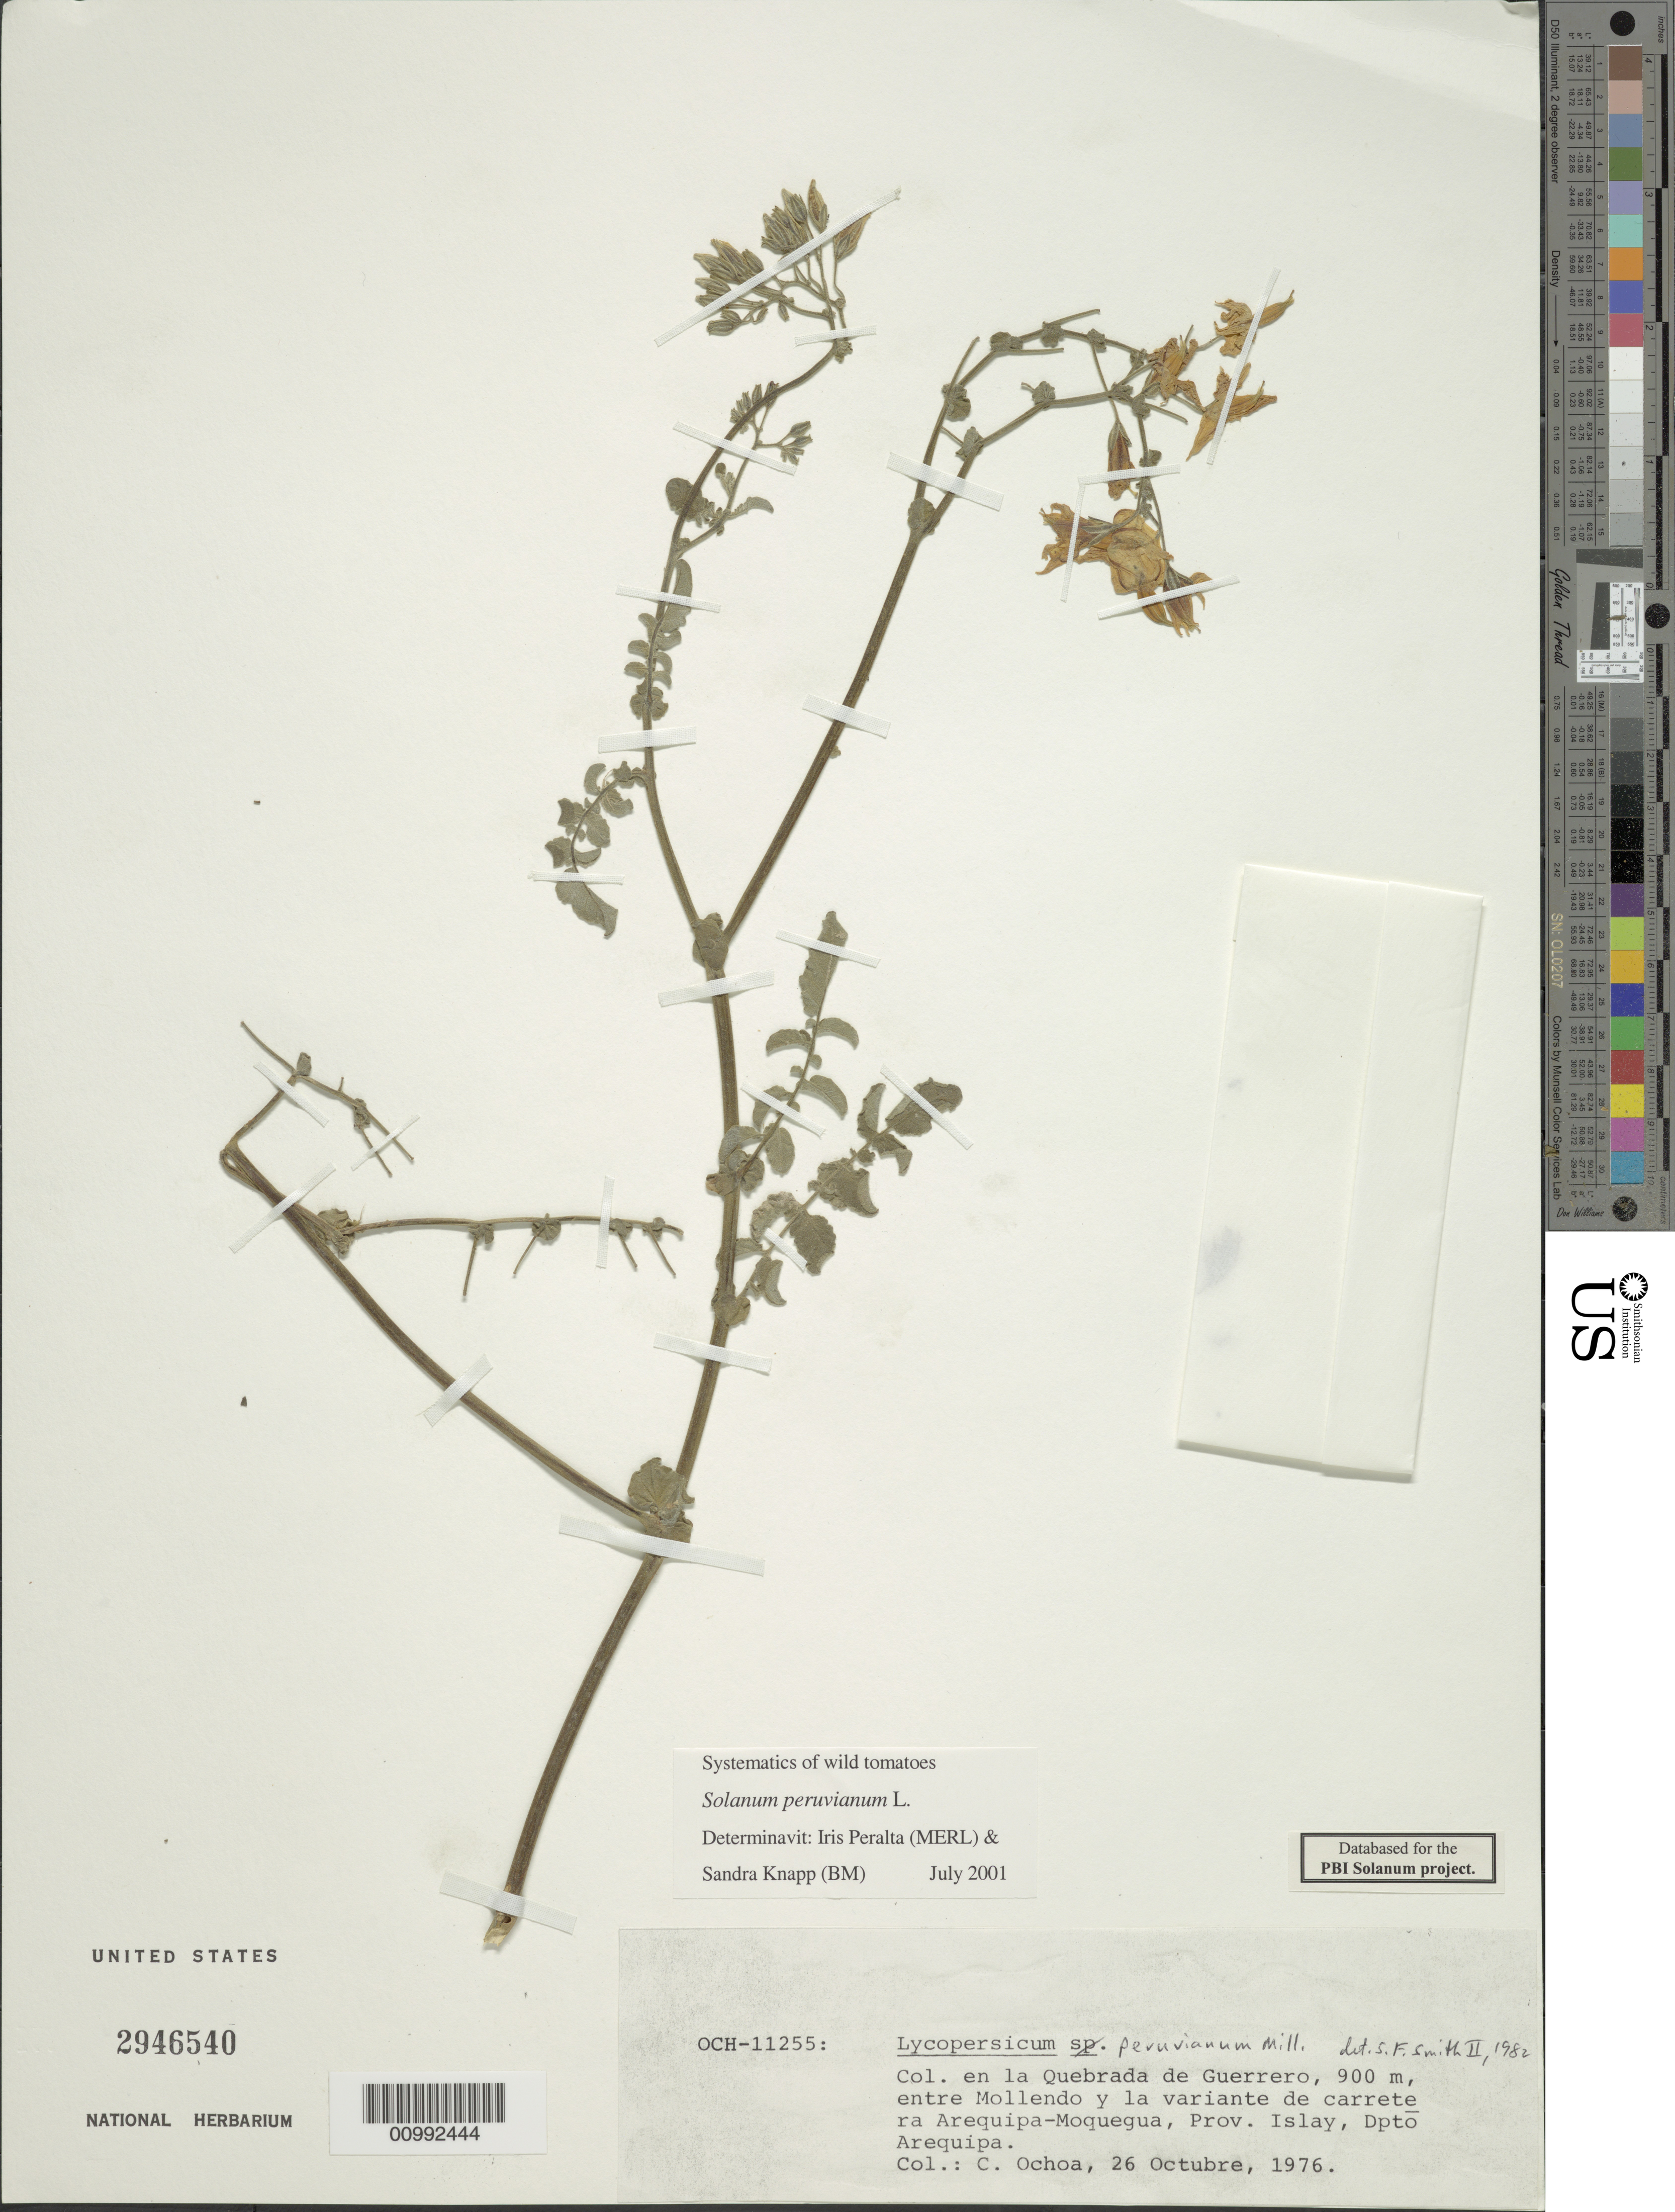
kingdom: Plantae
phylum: Tracheophyta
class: Magnoliopsida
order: Solanales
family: Solanaceae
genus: Solanum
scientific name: Solanum peruvianum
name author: L.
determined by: Peralta, Iris E.; Knapp, S. D.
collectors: C. M. Ochoa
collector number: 11255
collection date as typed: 26 Oct 1976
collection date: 1976-10-26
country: Peru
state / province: Arequipa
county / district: Islay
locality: Quebrada de Guerrero, entre Mollendo y la variante de carretera Arequipa-Moquegua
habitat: en la quebrada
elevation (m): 900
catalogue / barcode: US 2946540